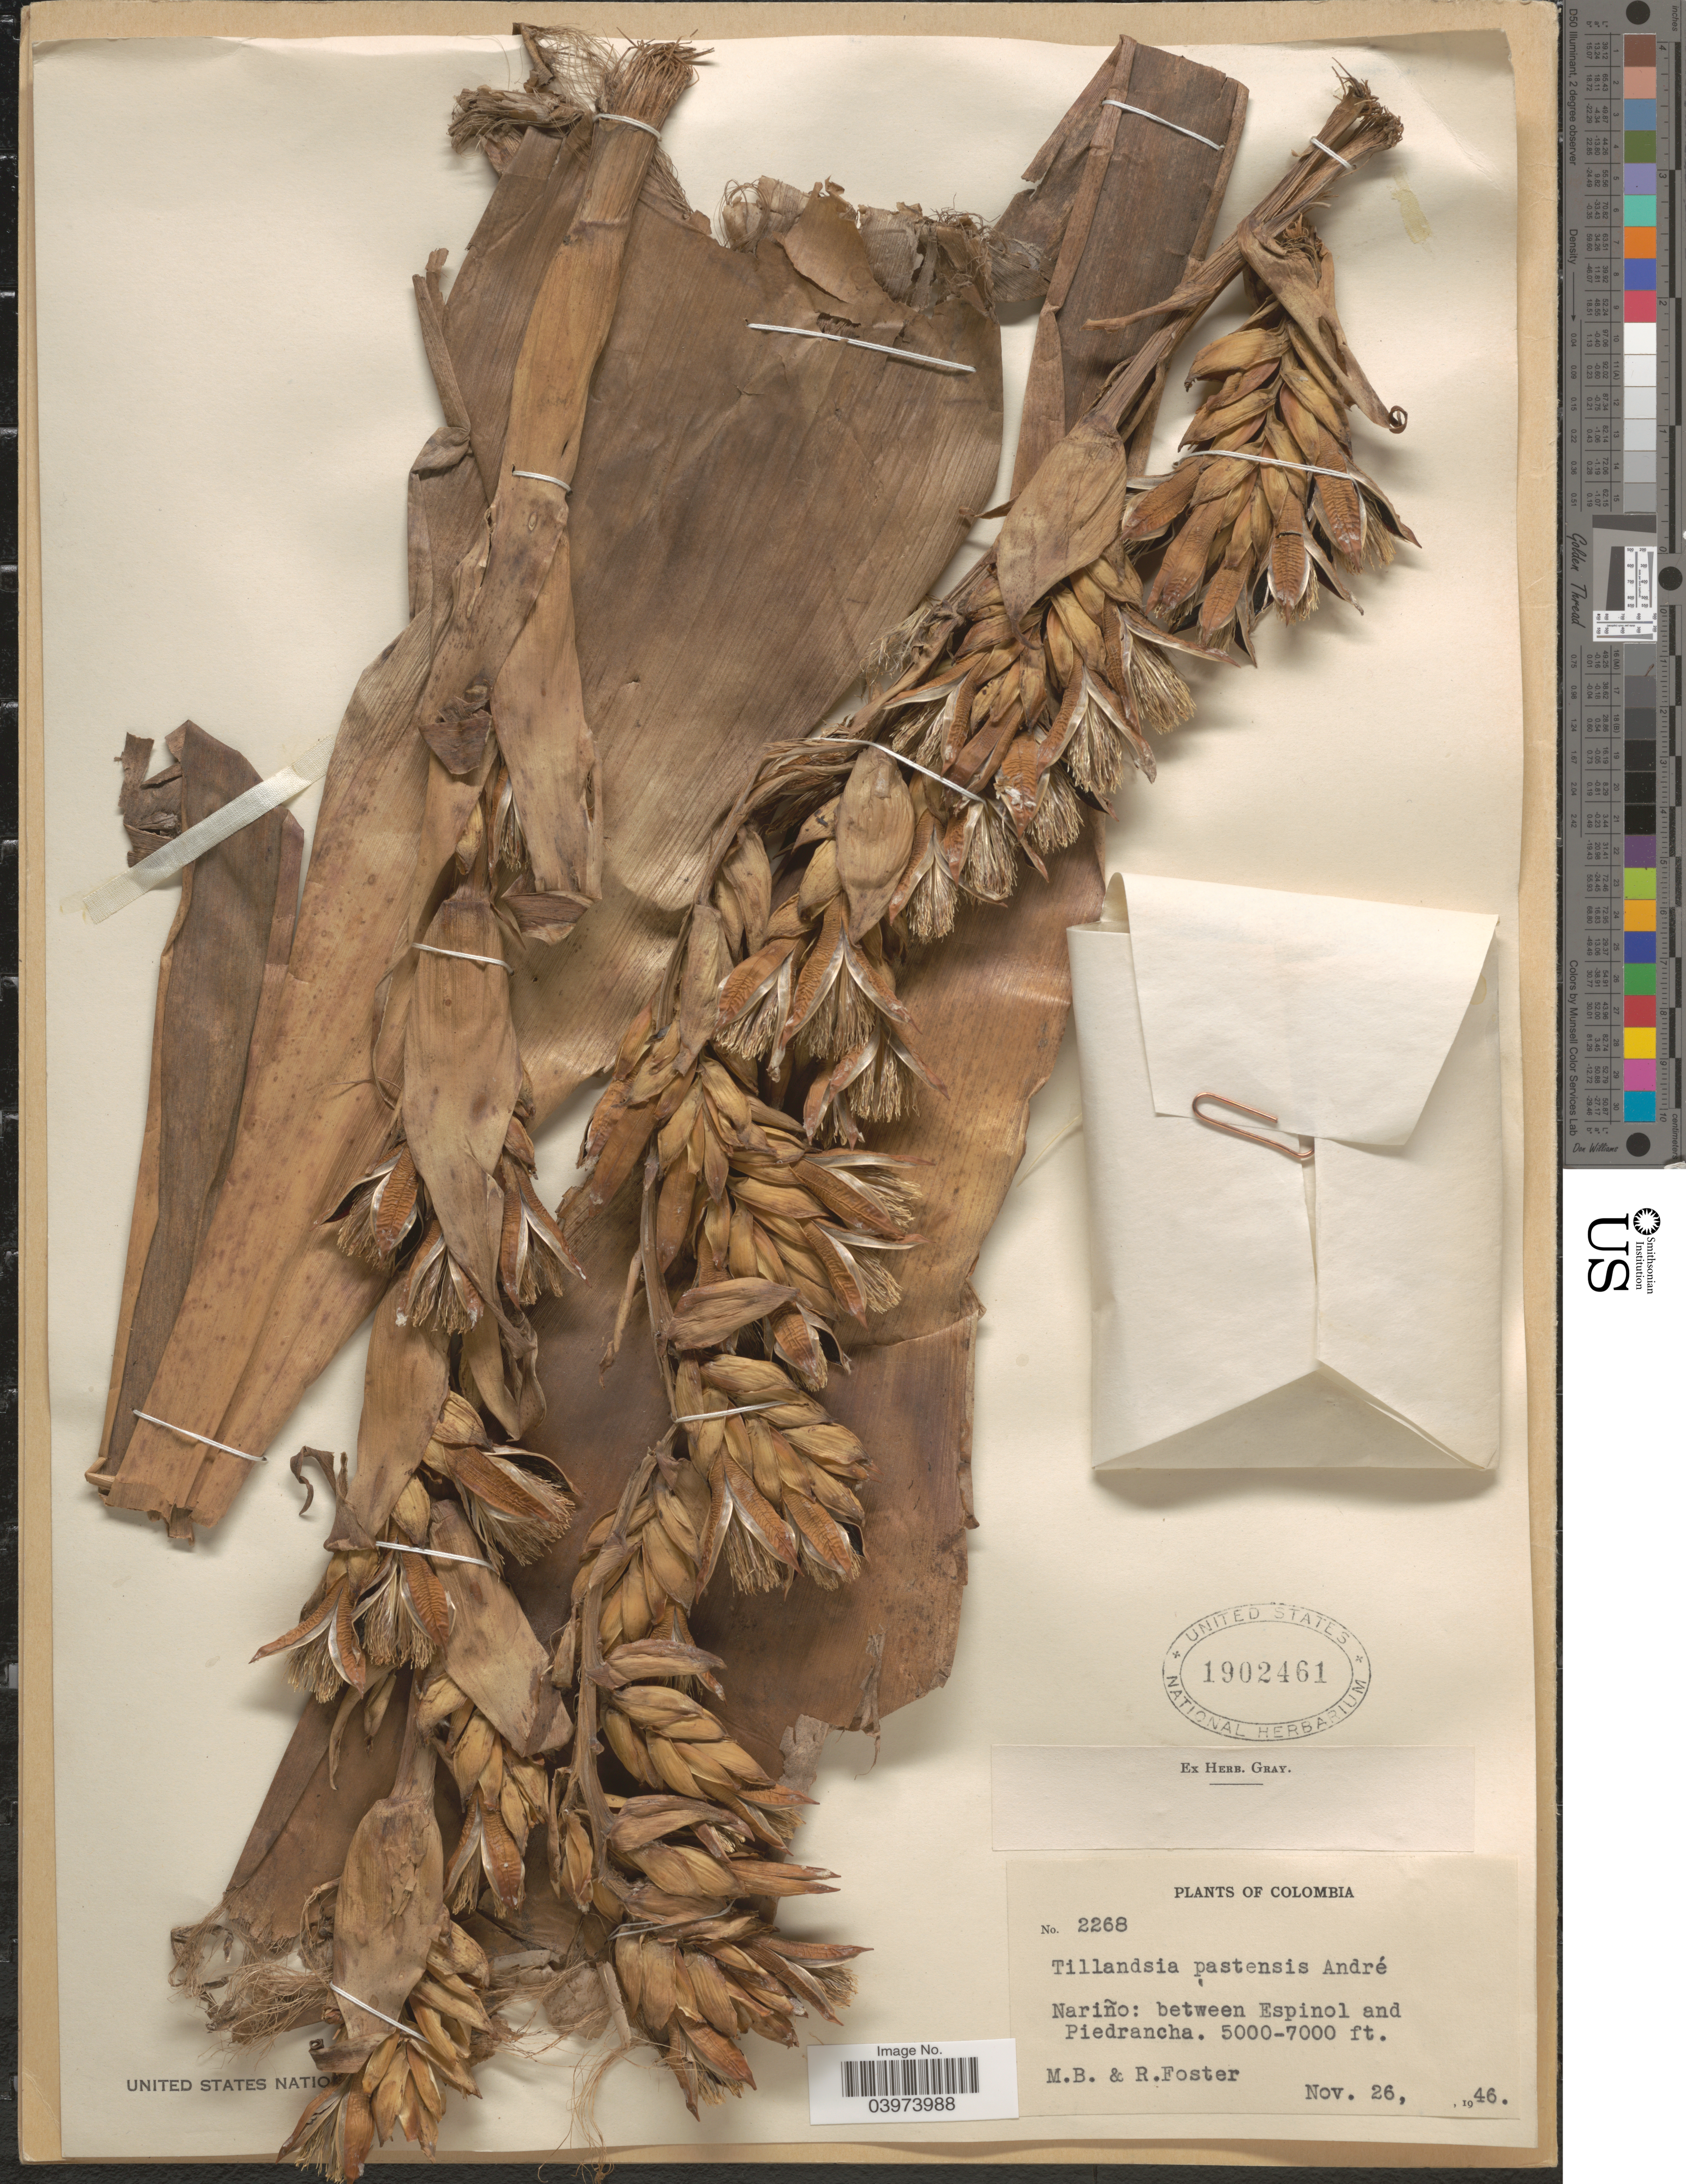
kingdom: Plantae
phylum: Tracheophyta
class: Liliopsida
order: Poales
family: Bromeliaceae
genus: Tillandsia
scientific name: Tillandsia pastensis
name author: André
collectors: M. B. Foster & R. Foster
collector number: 2268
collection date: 1946-11-26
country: Colombia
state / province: Nariño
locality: Between Espinol and Piedrancha.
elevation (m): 1524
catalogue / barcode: US 1902461